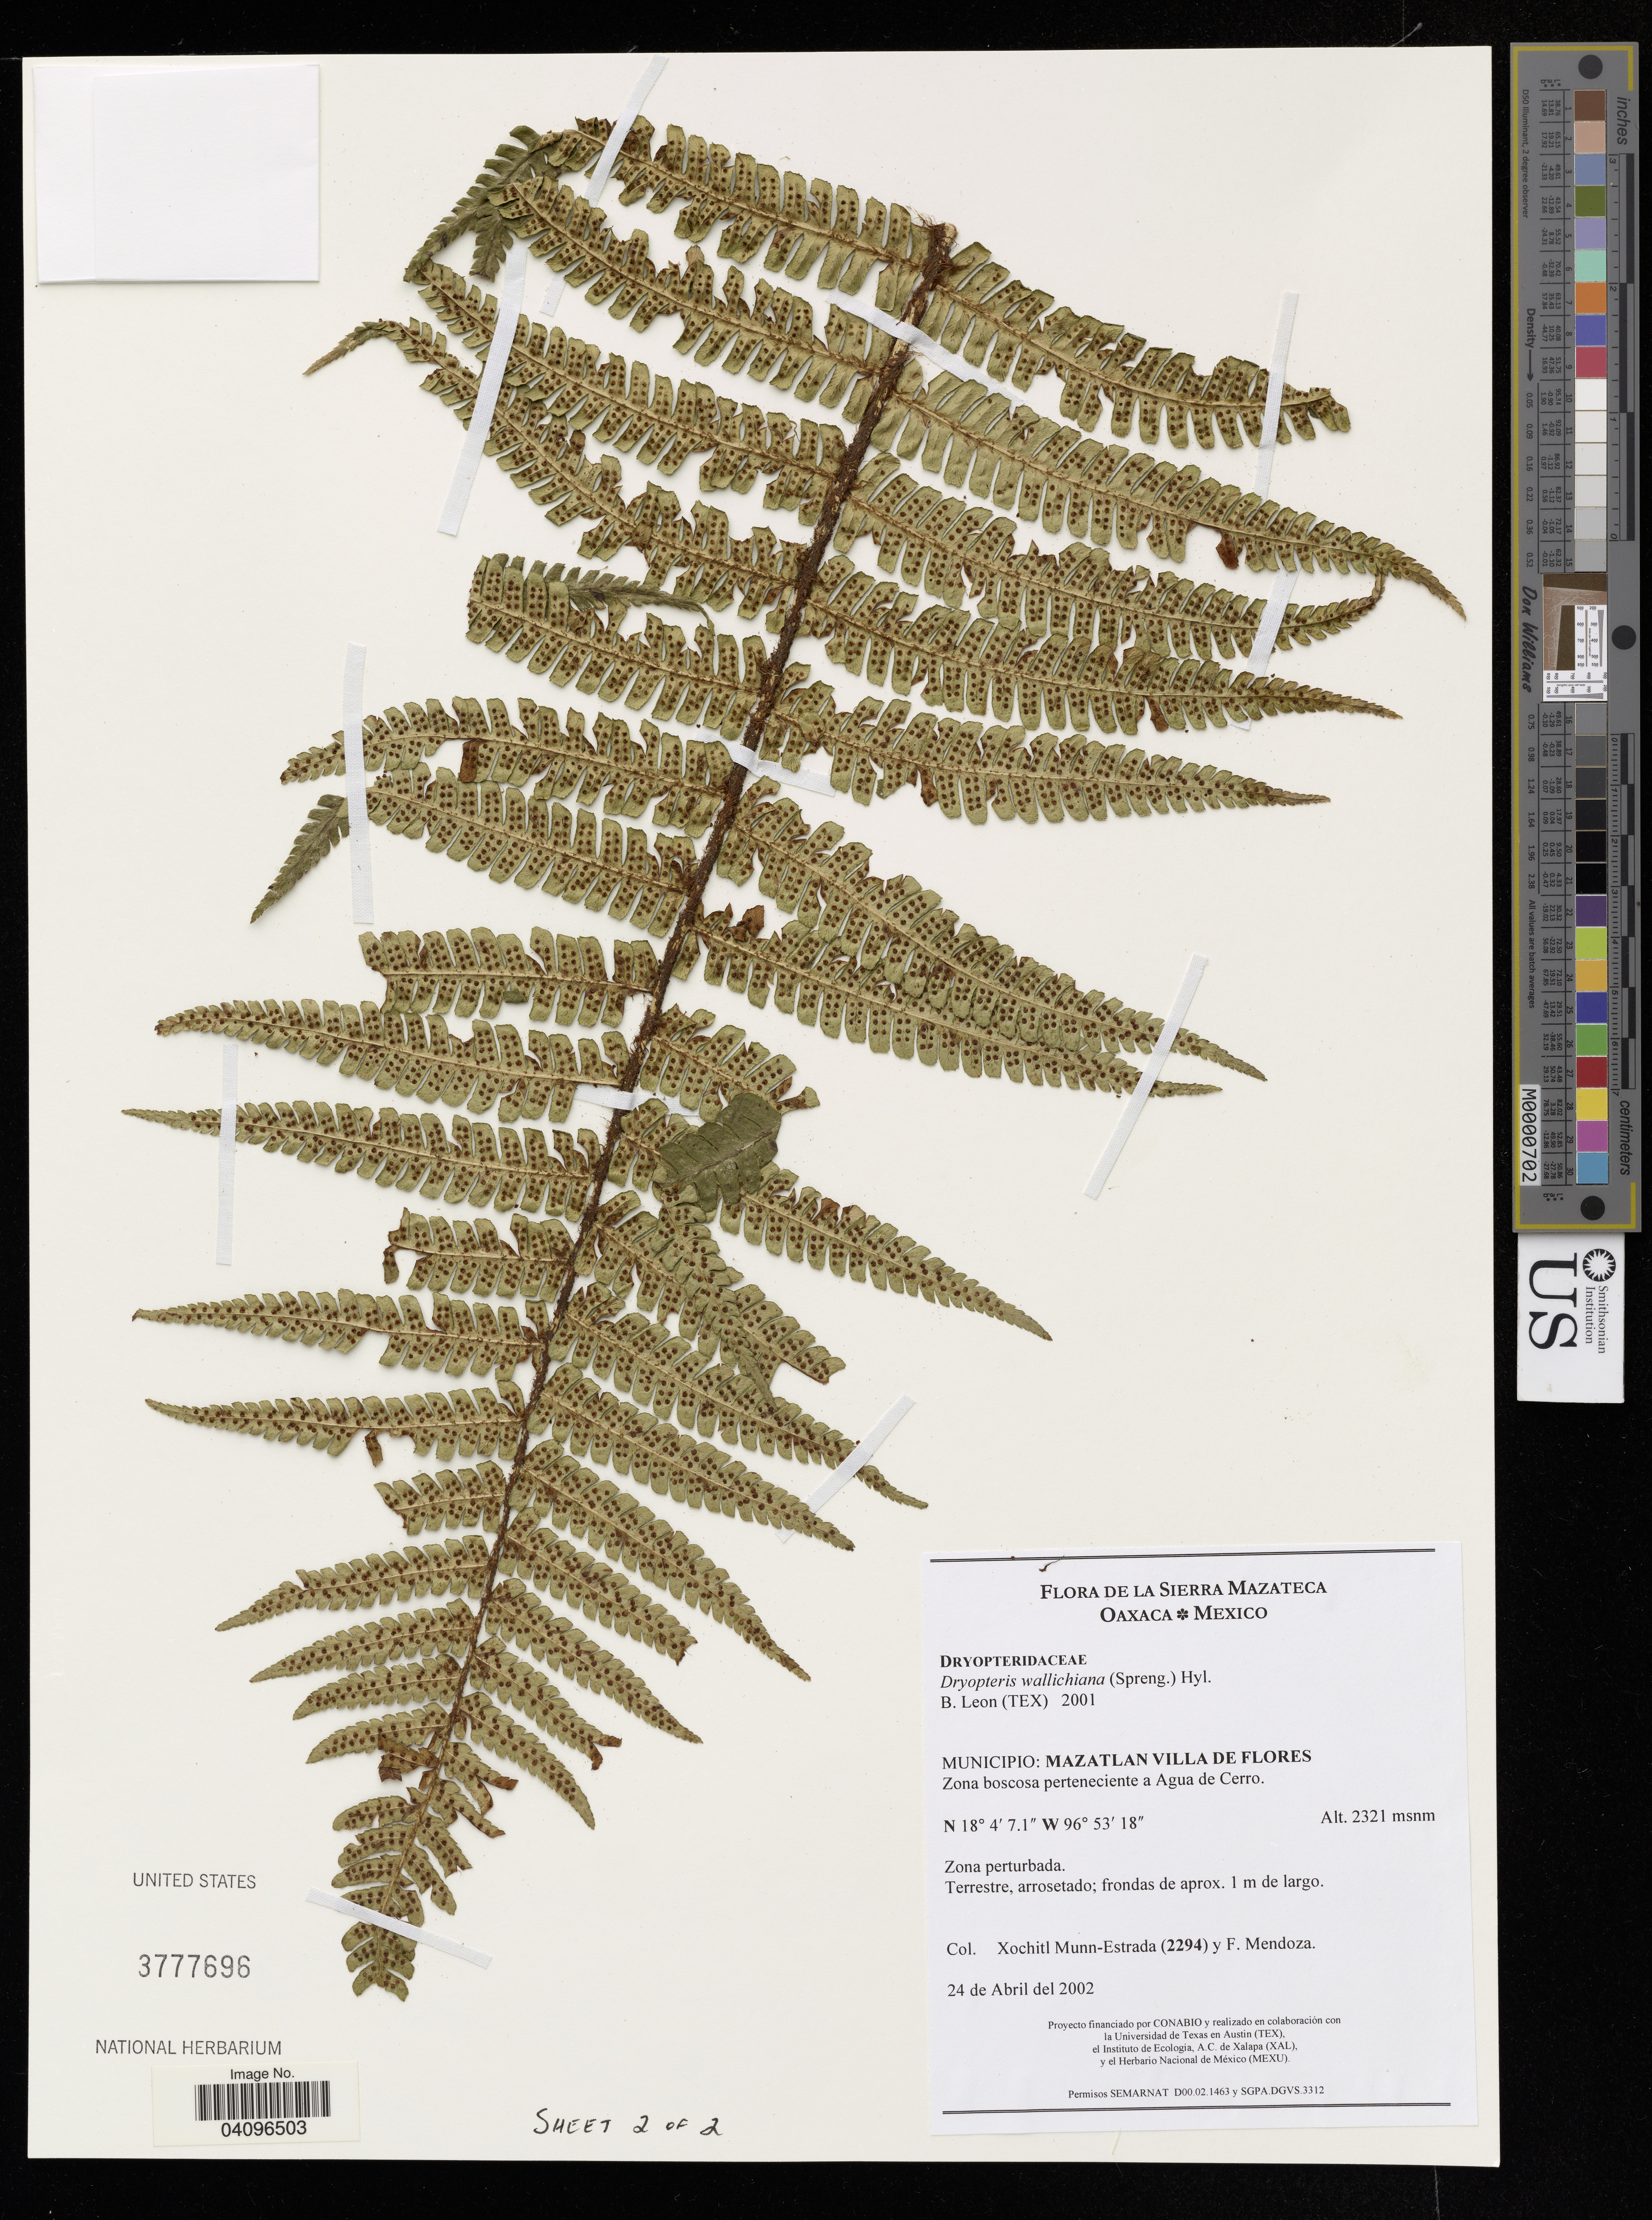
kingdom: Plantae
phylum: Tracheophyta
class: Polypodiopsida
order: Polypodiales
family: Dryopteridaceae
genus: Dryopteris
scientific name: Dryopteris wallichiana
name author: (Spreng.) Hyl.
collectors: X. Munn-Estrada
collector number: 2294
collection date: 2002-04-24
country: Mexico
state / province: Oaxaca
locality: Sierra Mazateca. Municipio: Mazatlan Villa de Flores, Zona boscosa pertenciente a Agua de Cerro.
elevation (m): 2321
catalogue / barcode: US 3777696